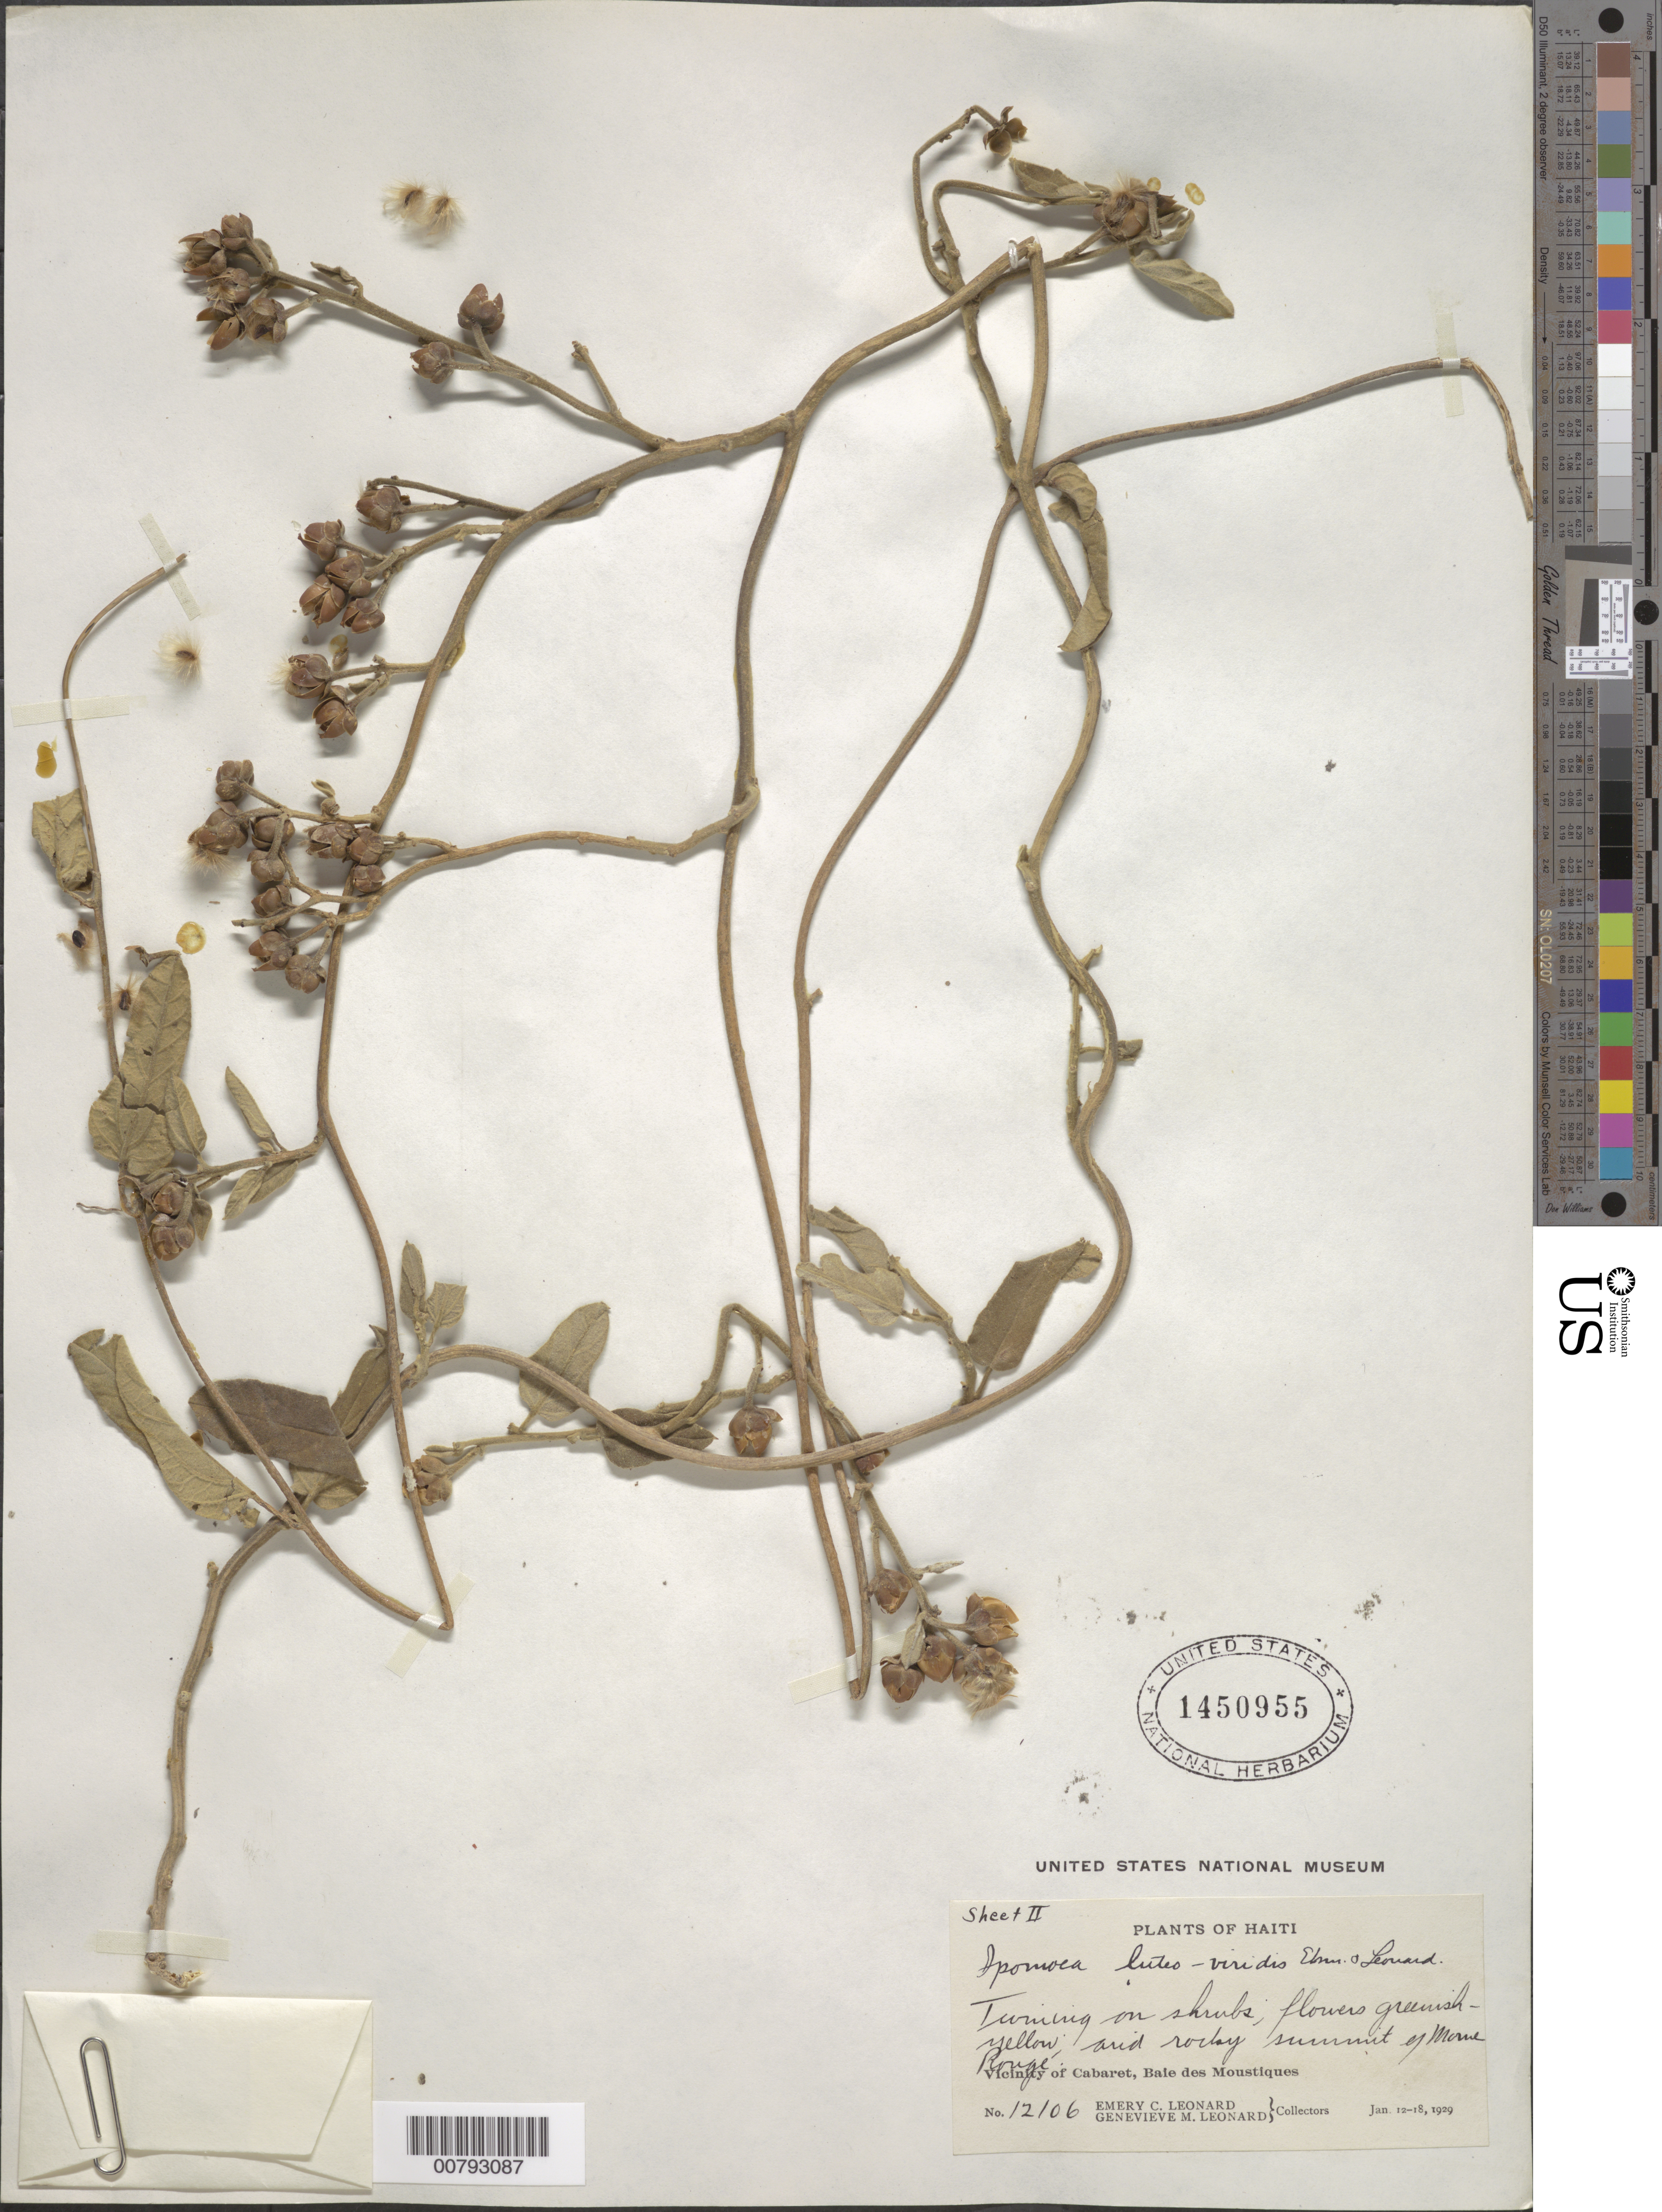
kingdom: Plantae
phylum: Tracheophyta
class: Magnoliopsida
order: Solanales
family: Convolvulaceae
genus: Ipomoea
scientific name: Ipomoea luteo-viridis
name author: Ekman & Leonard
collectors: E. C. Leonard & G. M. Leonard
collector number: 12106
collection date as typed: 17 Jan 1929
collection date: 1929-01-17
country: Haiti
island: Hispaniola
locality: Baie des Moustiques, vicinity of Cabaret, summit of Morne Rouge.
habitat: Arid rocky summit.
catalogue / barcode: US 1450955